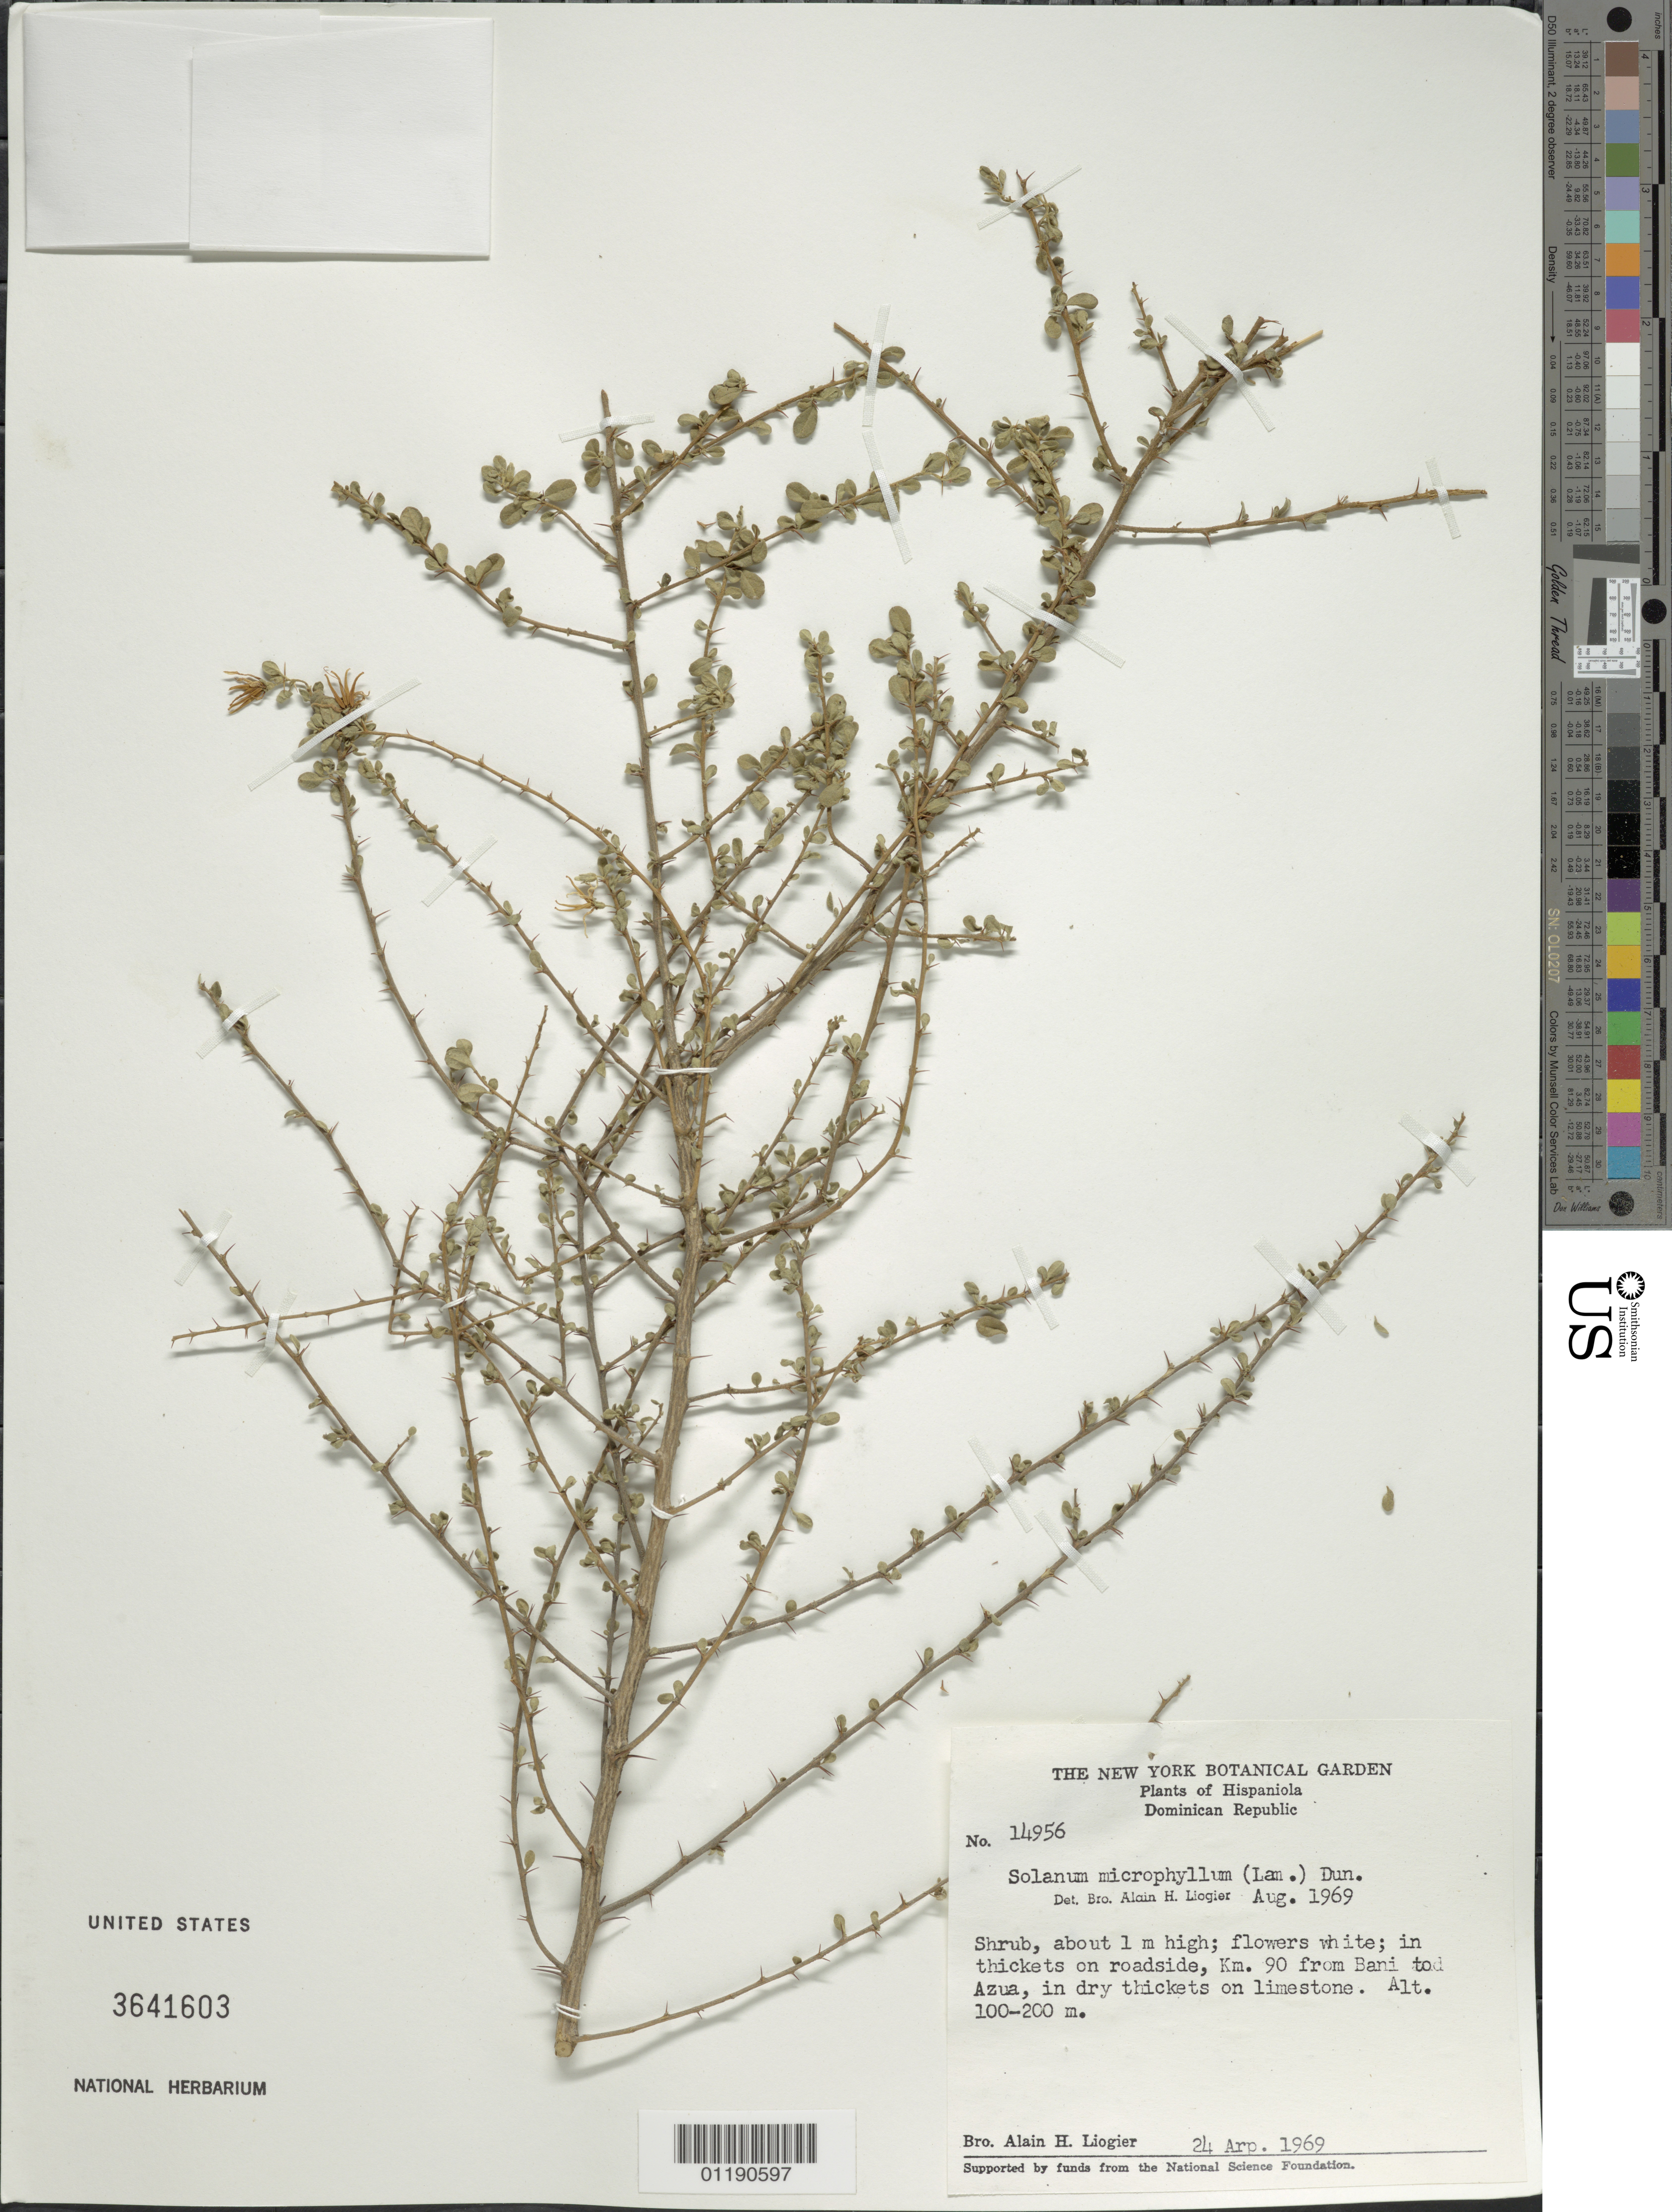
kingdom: Plantae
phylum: Tracheophyta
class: Magnoliopsida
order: Solanales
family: Solanaceae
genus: Solanum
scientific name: Solanum microphyllum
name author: Hawkes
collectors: A. H. Liogier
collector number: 14956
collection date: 1969-04-24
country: Dominican Republic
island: Hispaniola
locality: km. 90 from Bani to Azua.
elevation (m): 100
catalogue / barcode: US 3641603